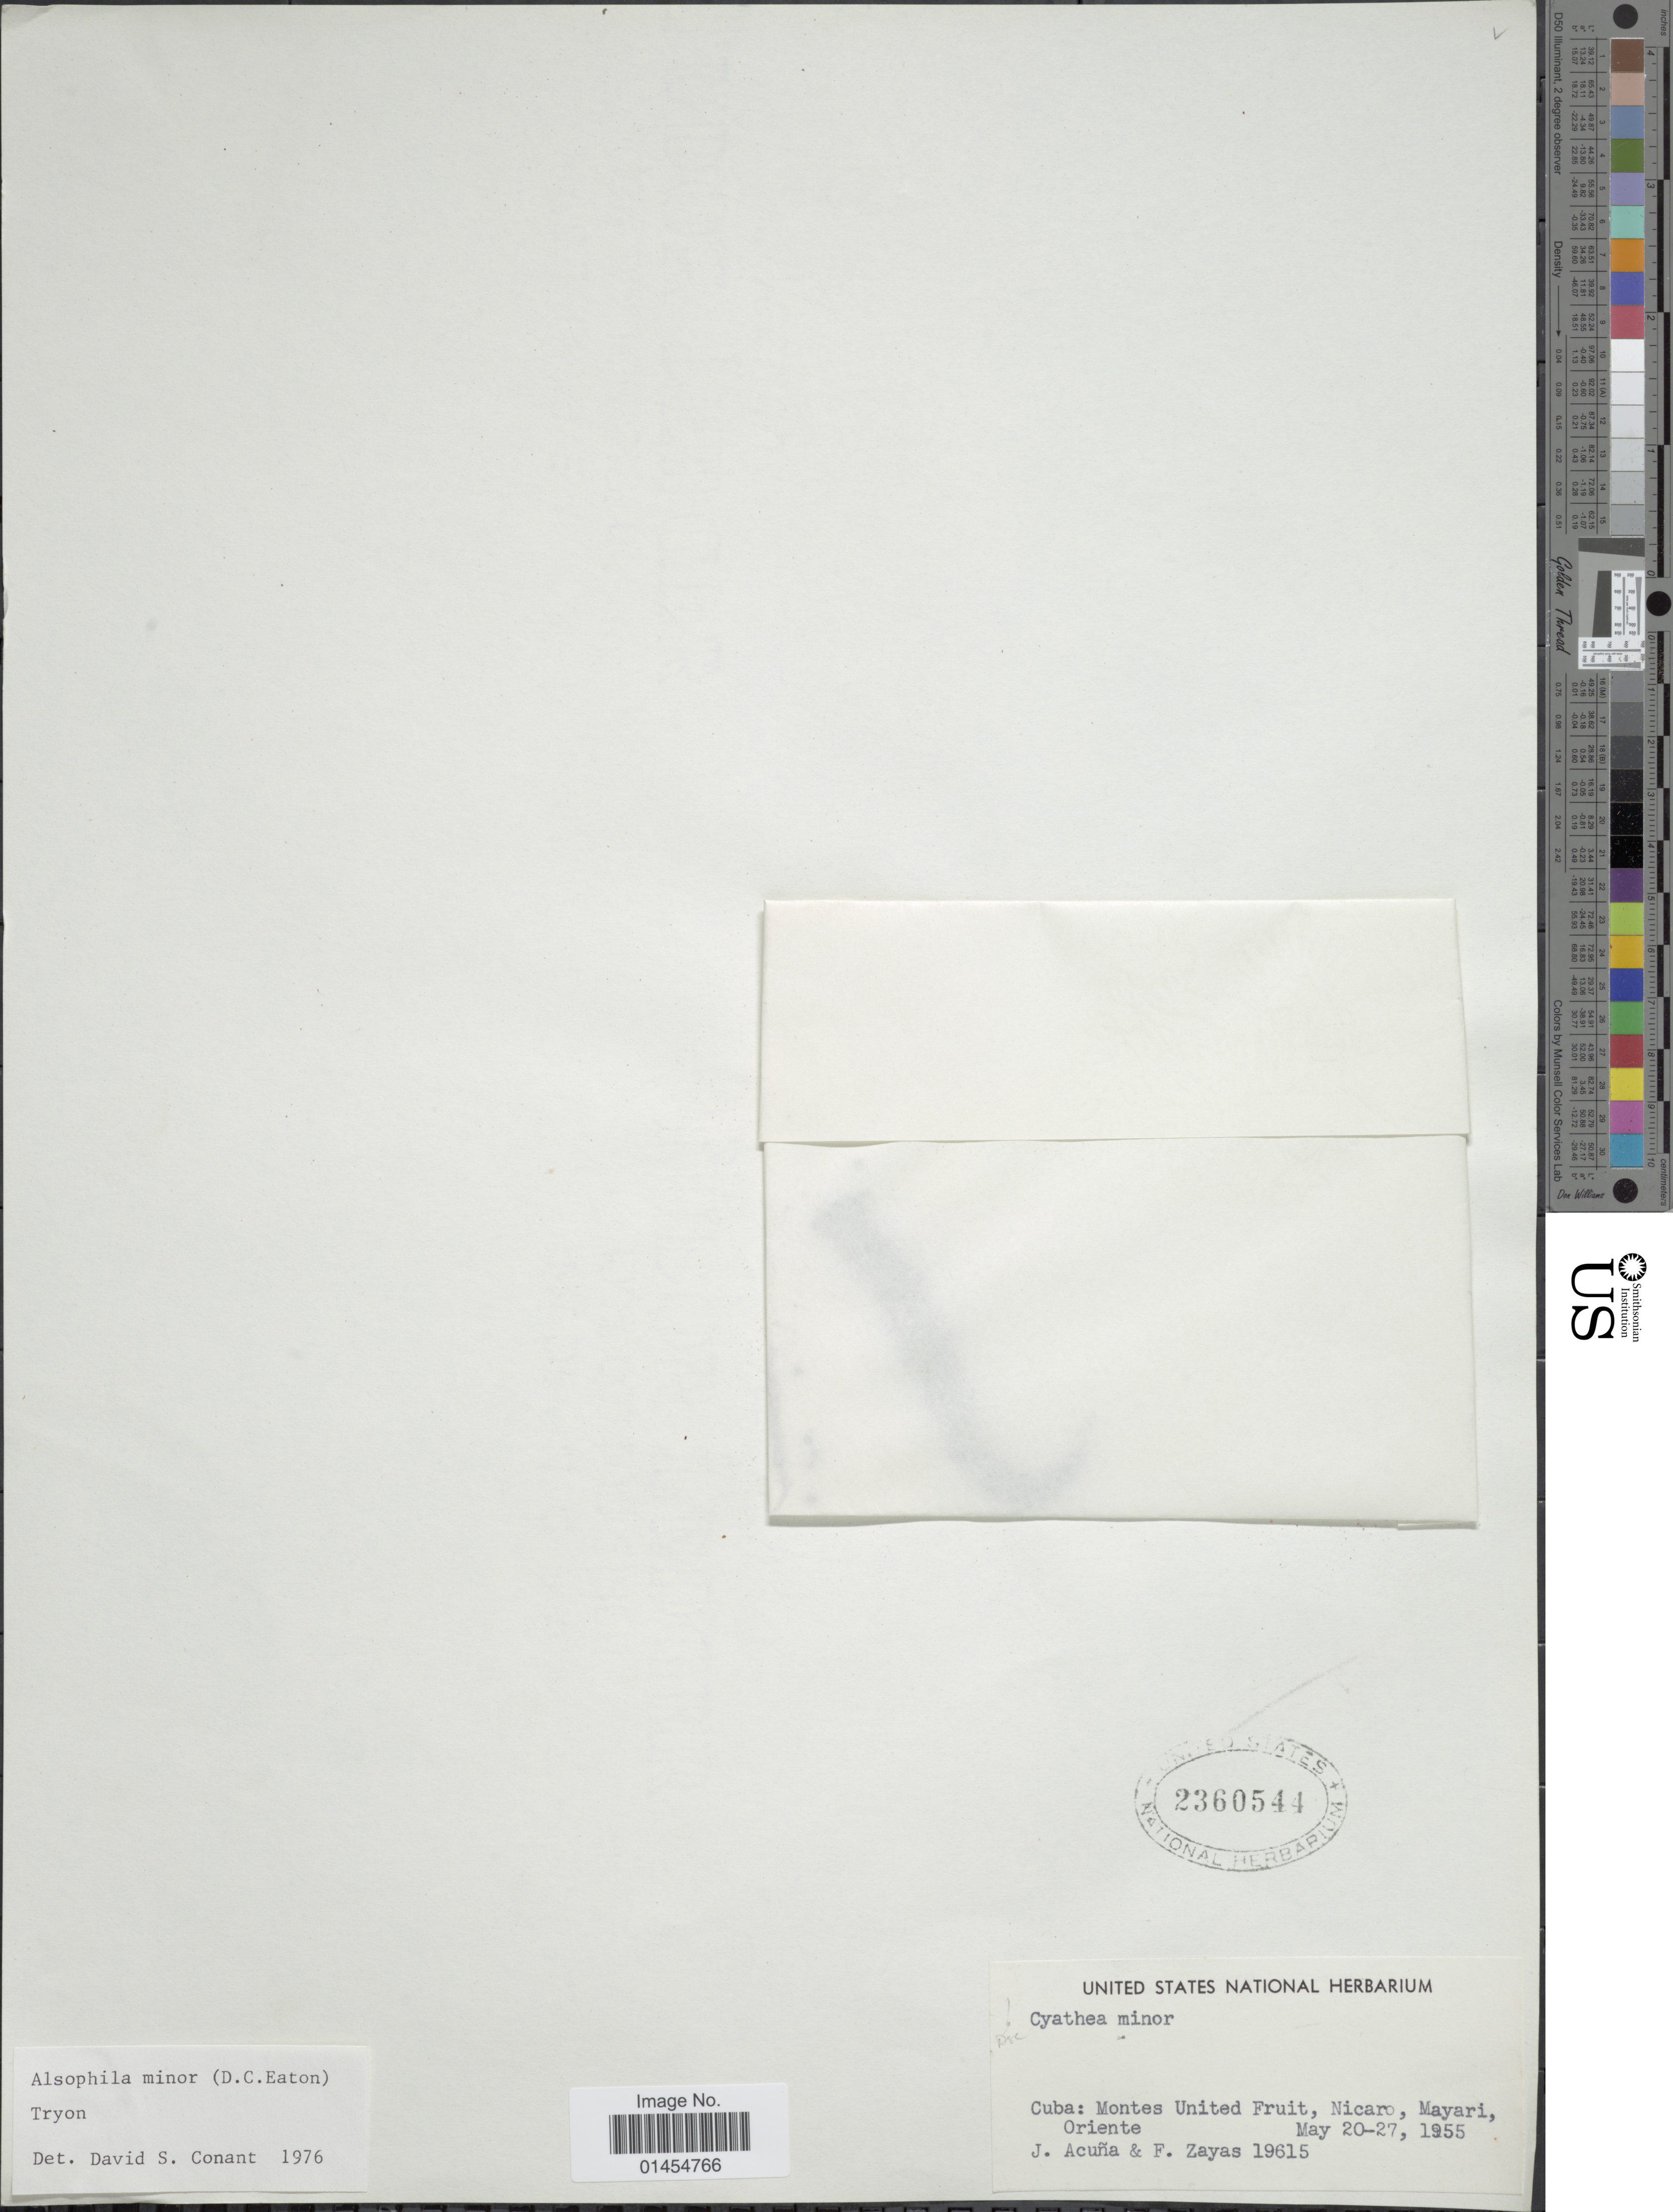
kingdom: Plantae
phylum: Tracheophyta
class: Polypodiopsida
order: Cyatheales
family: Cyatheaceae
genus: Alsophila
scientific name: Alsophila minor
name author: (D.C. Eaton) R.M. Tryon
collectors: J. Acuña & F. Zayas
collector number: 19615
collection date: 1955-05-20/1955-05-27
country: Cuba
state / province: Oriente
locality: Montes United Fruit, Nicaro, Mayari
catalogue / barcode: US 2360544